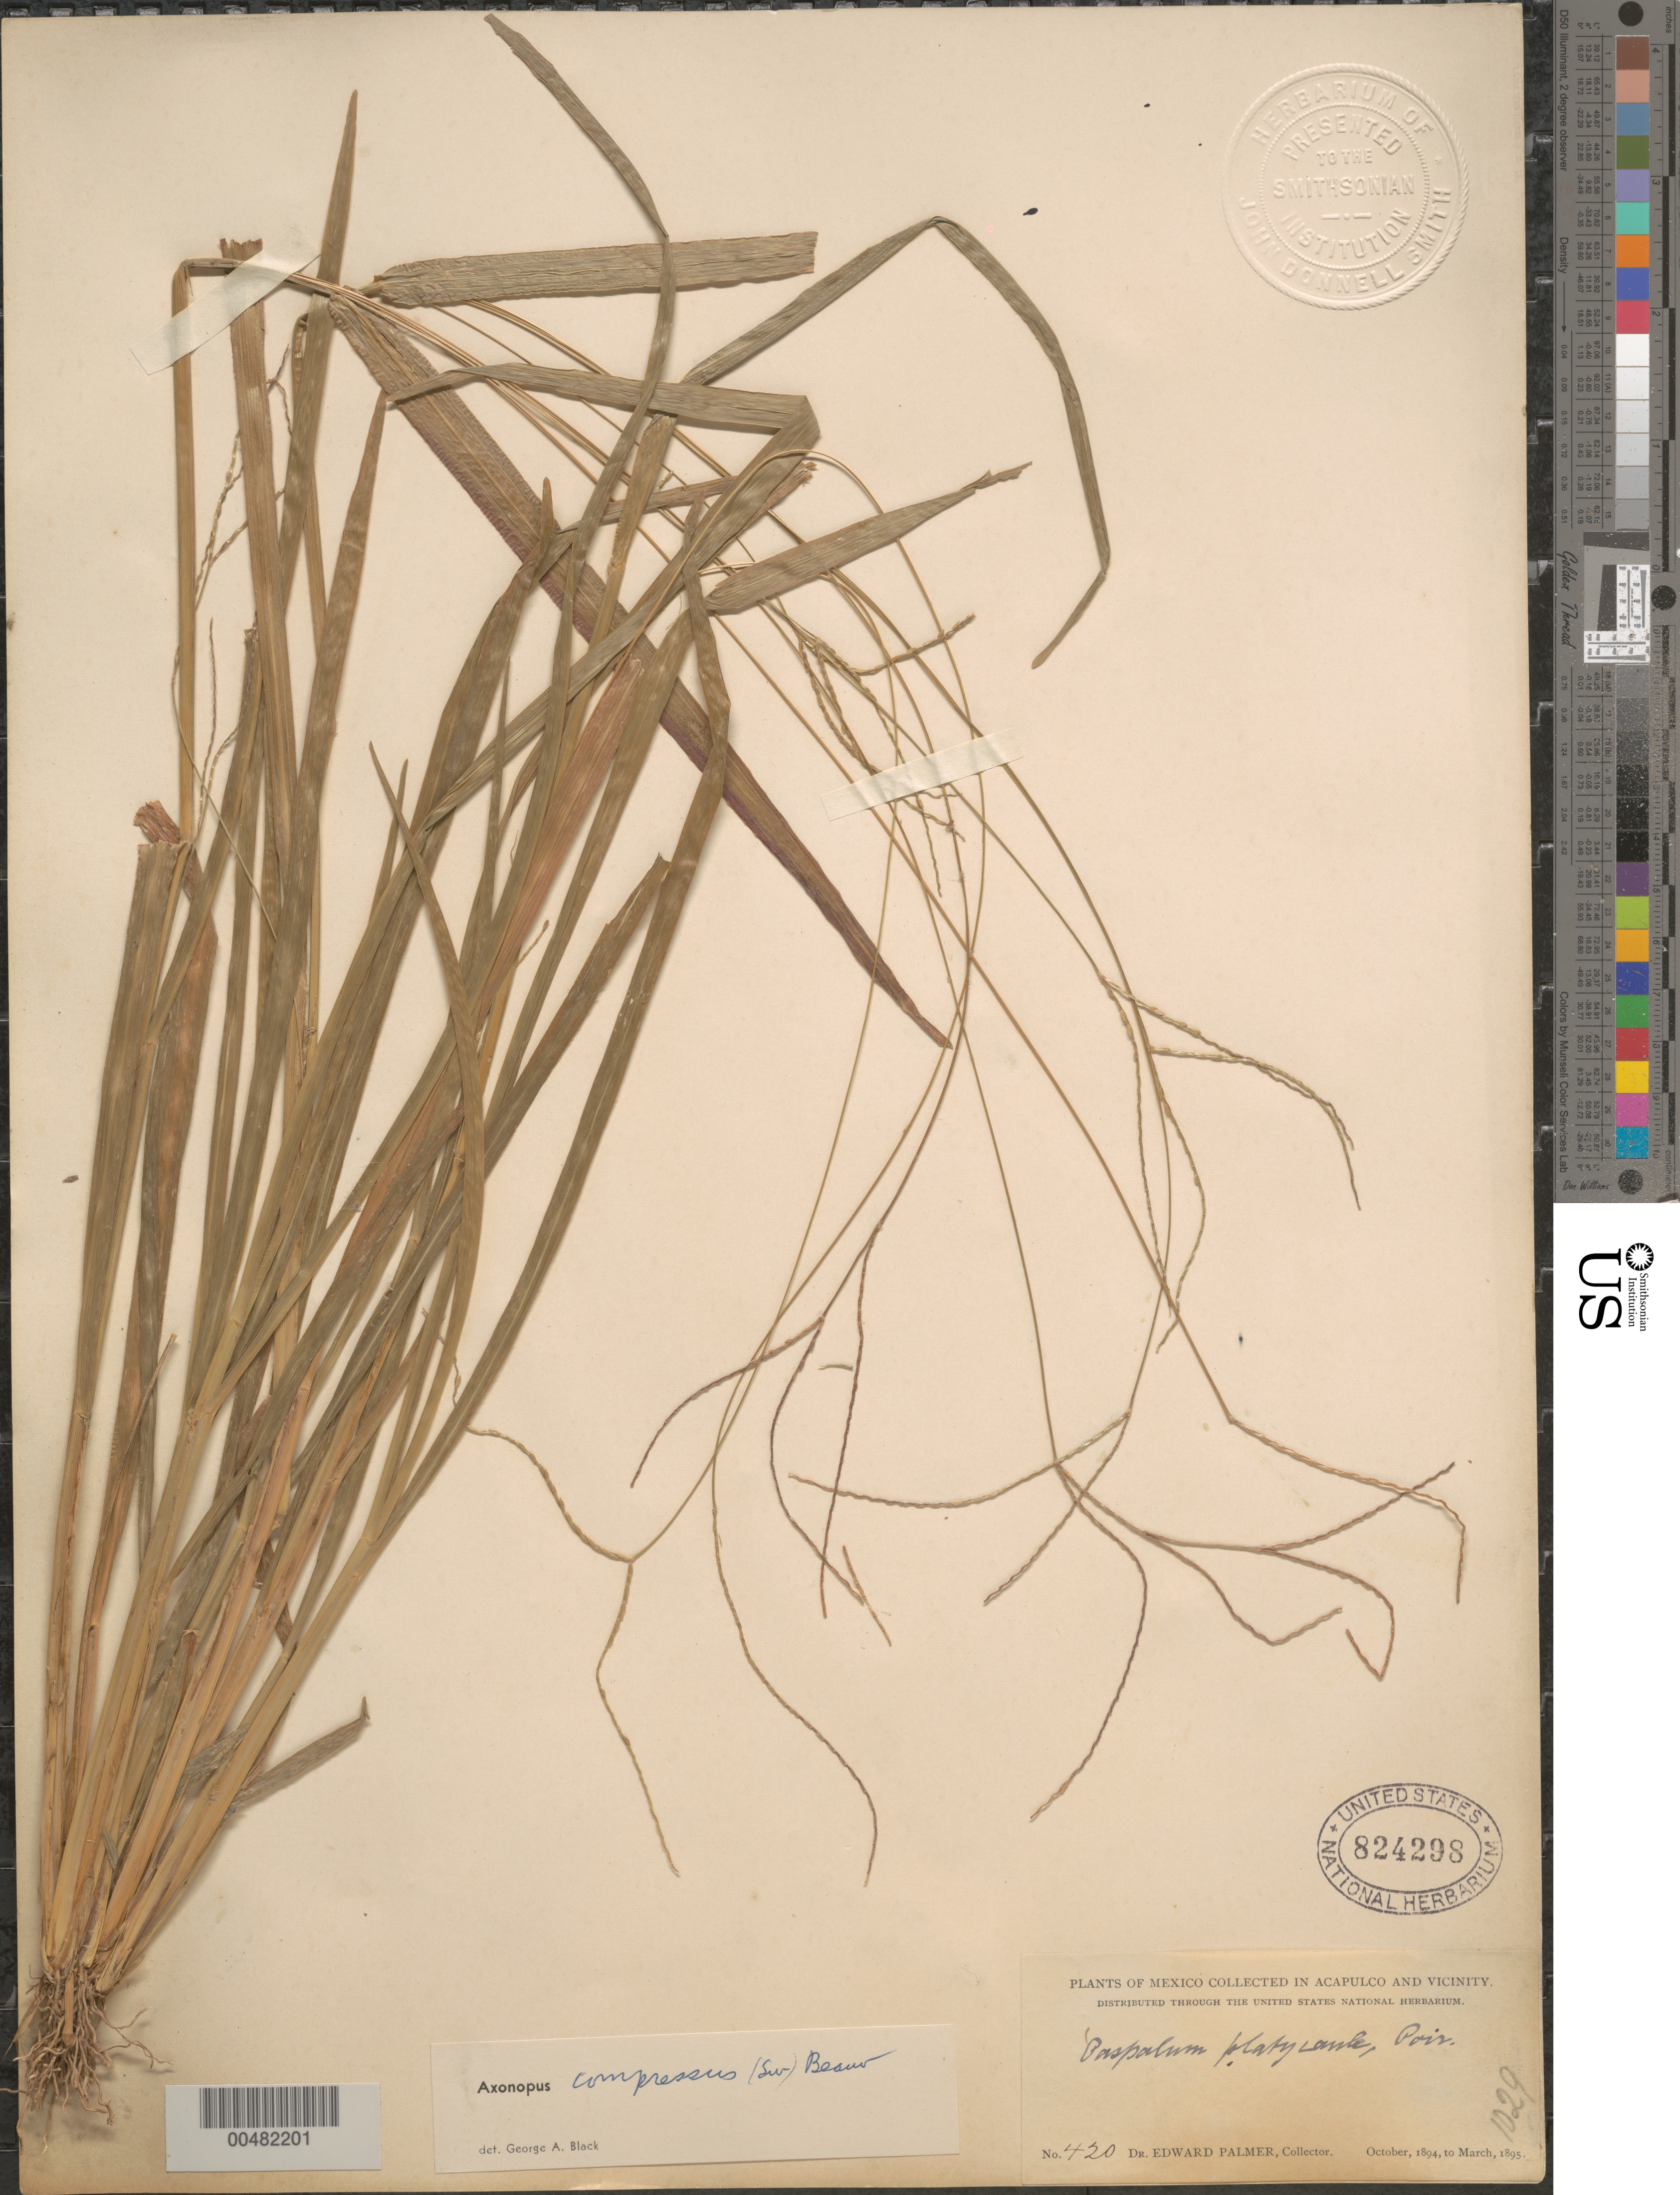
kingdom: Plantae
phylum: Tracheophyta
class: Liliopsida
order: Poales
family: Poaceae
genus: Axonopus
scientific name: Axonopus compressus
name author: (Sw.) P. Beauv.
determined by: Black, G. A.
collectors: E. Palmer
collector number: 420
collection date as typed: Oct 1894 to Mar 1895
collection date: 1894-10/1895-03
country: Mexico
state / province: Guerrero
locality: Acapulco and vicinity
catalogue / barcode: US 824298